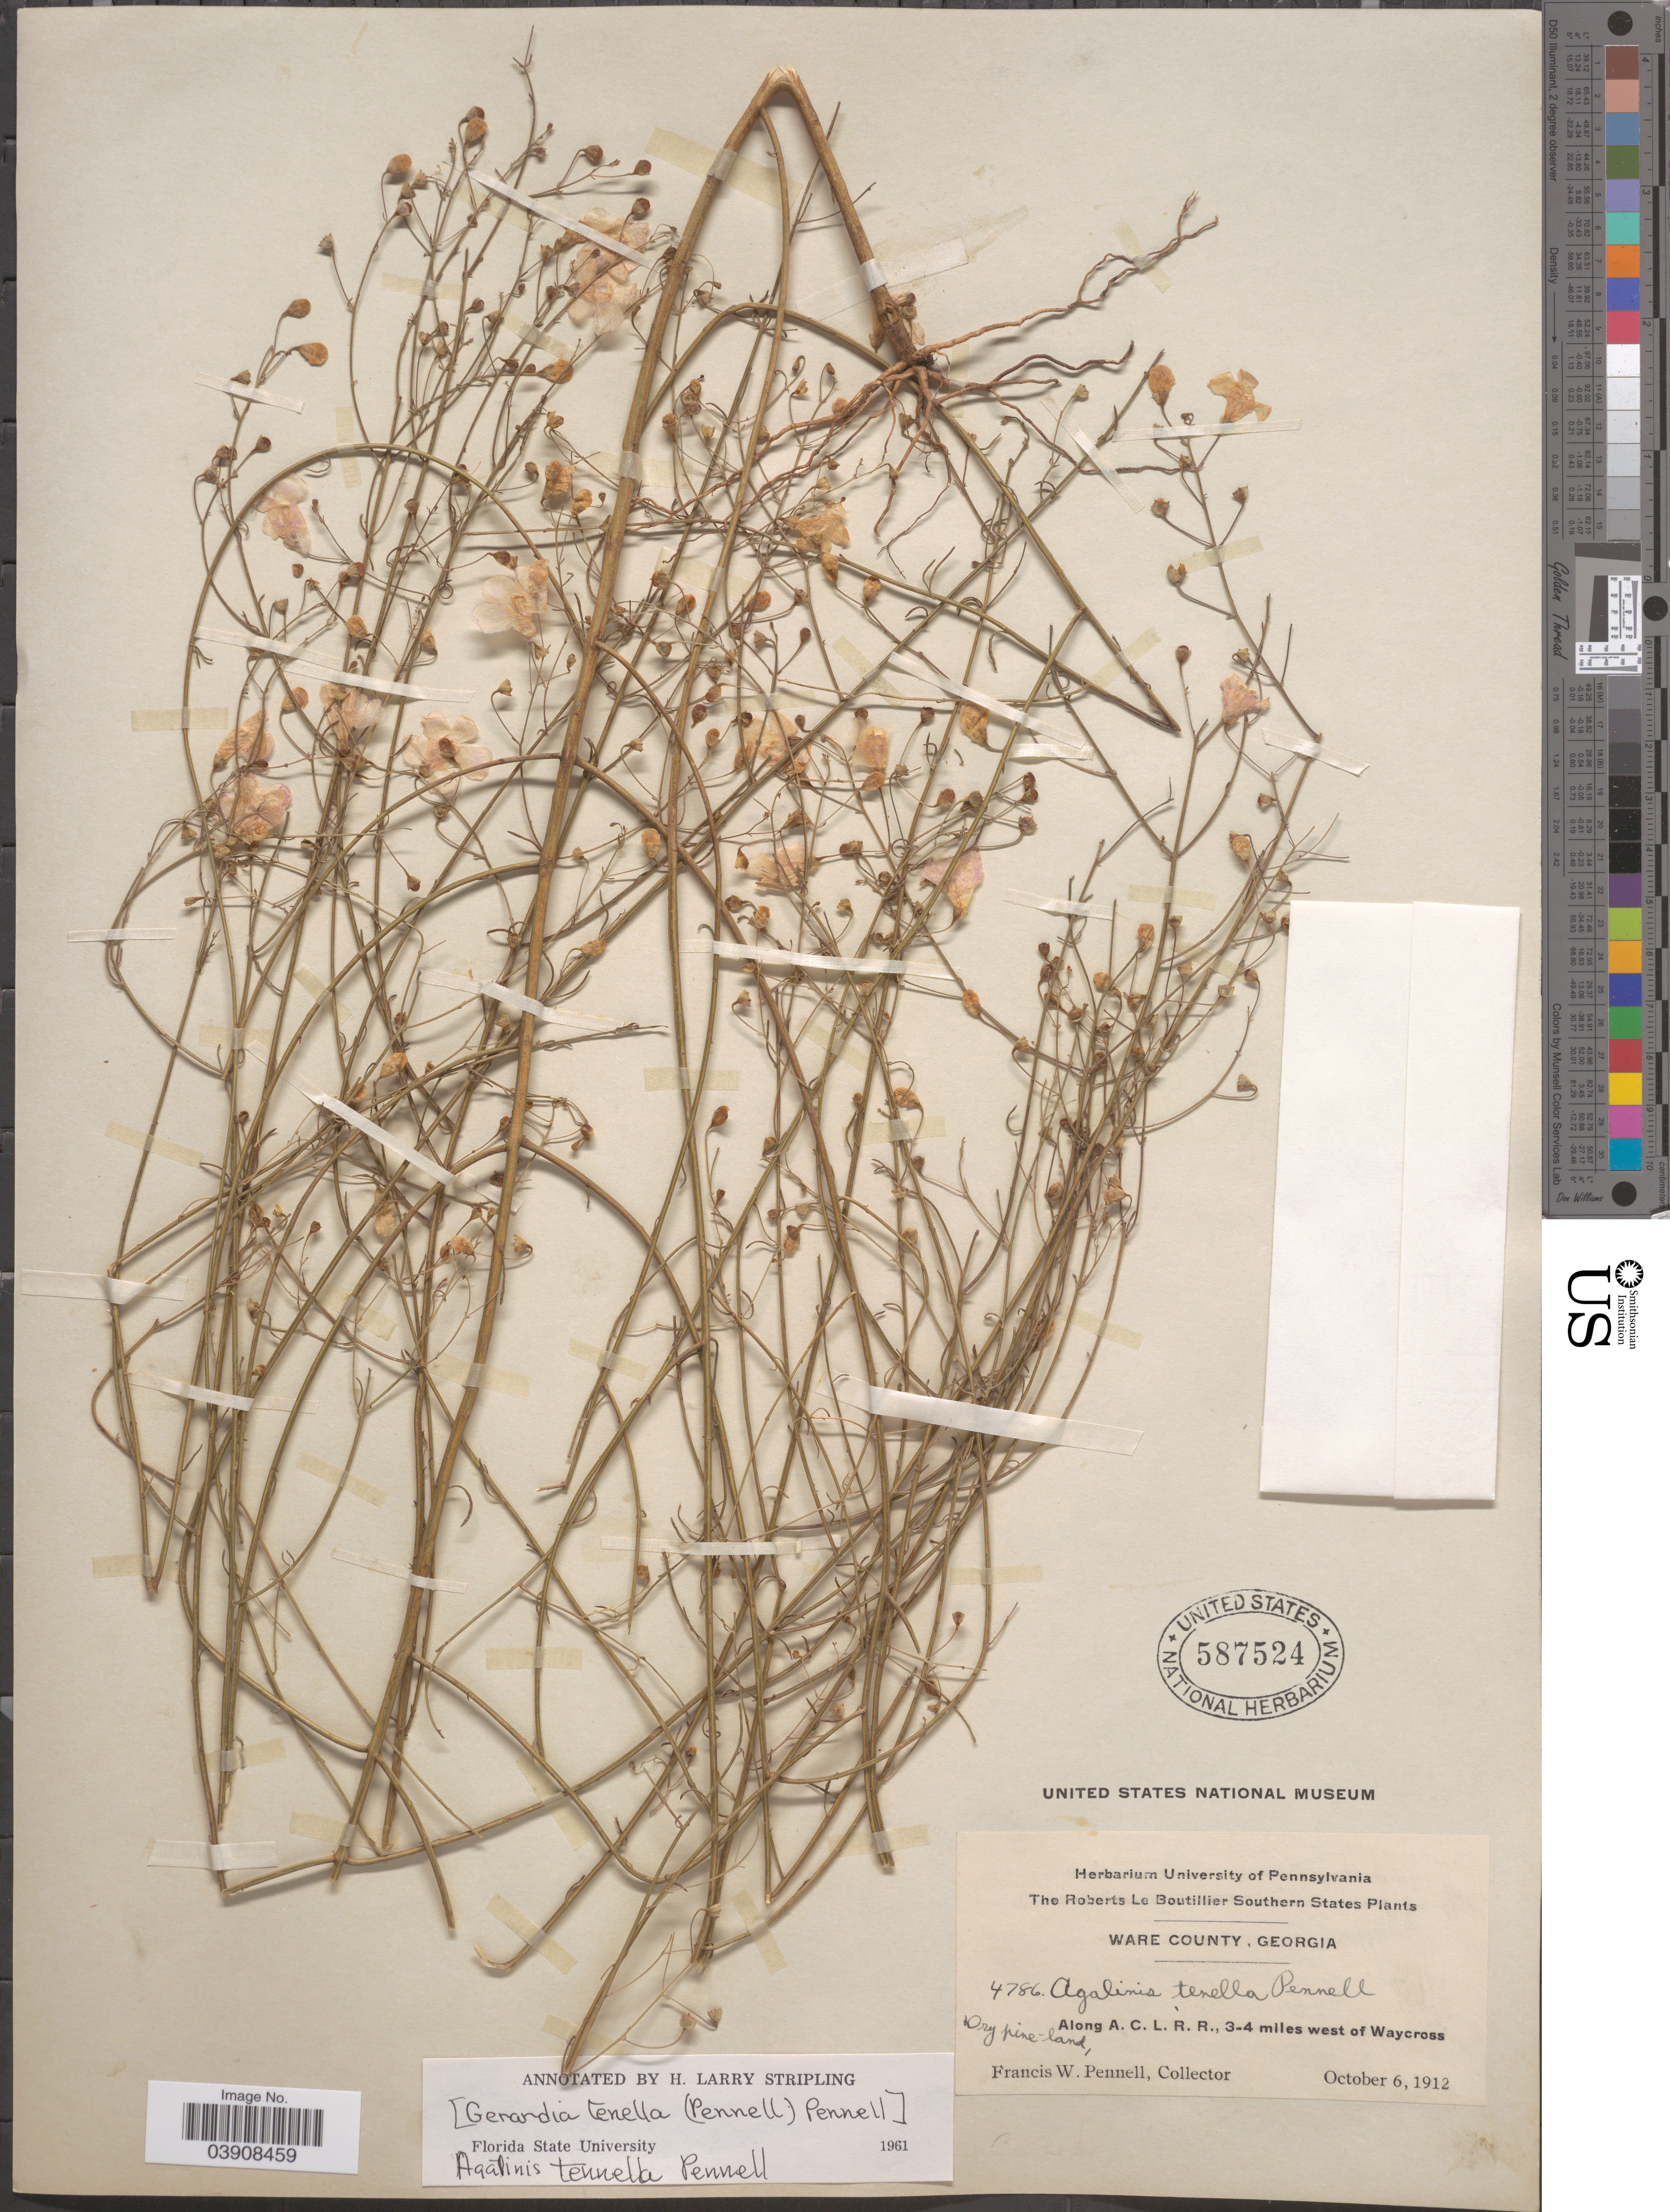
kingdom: Plantae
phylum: Tracheophyta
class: Magnoliopsida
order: Lamiales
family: Orobanchaceae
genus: Agalinis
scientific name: Agalinis tenella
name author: Pennell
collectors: F. W. Pennell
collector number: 4786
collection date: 1912-10-06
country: United States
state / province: Georgia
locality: Southern States. Ware County. Along A. C. L. R. R., 3-4 miles west of Waycross.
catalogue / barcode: US 587524